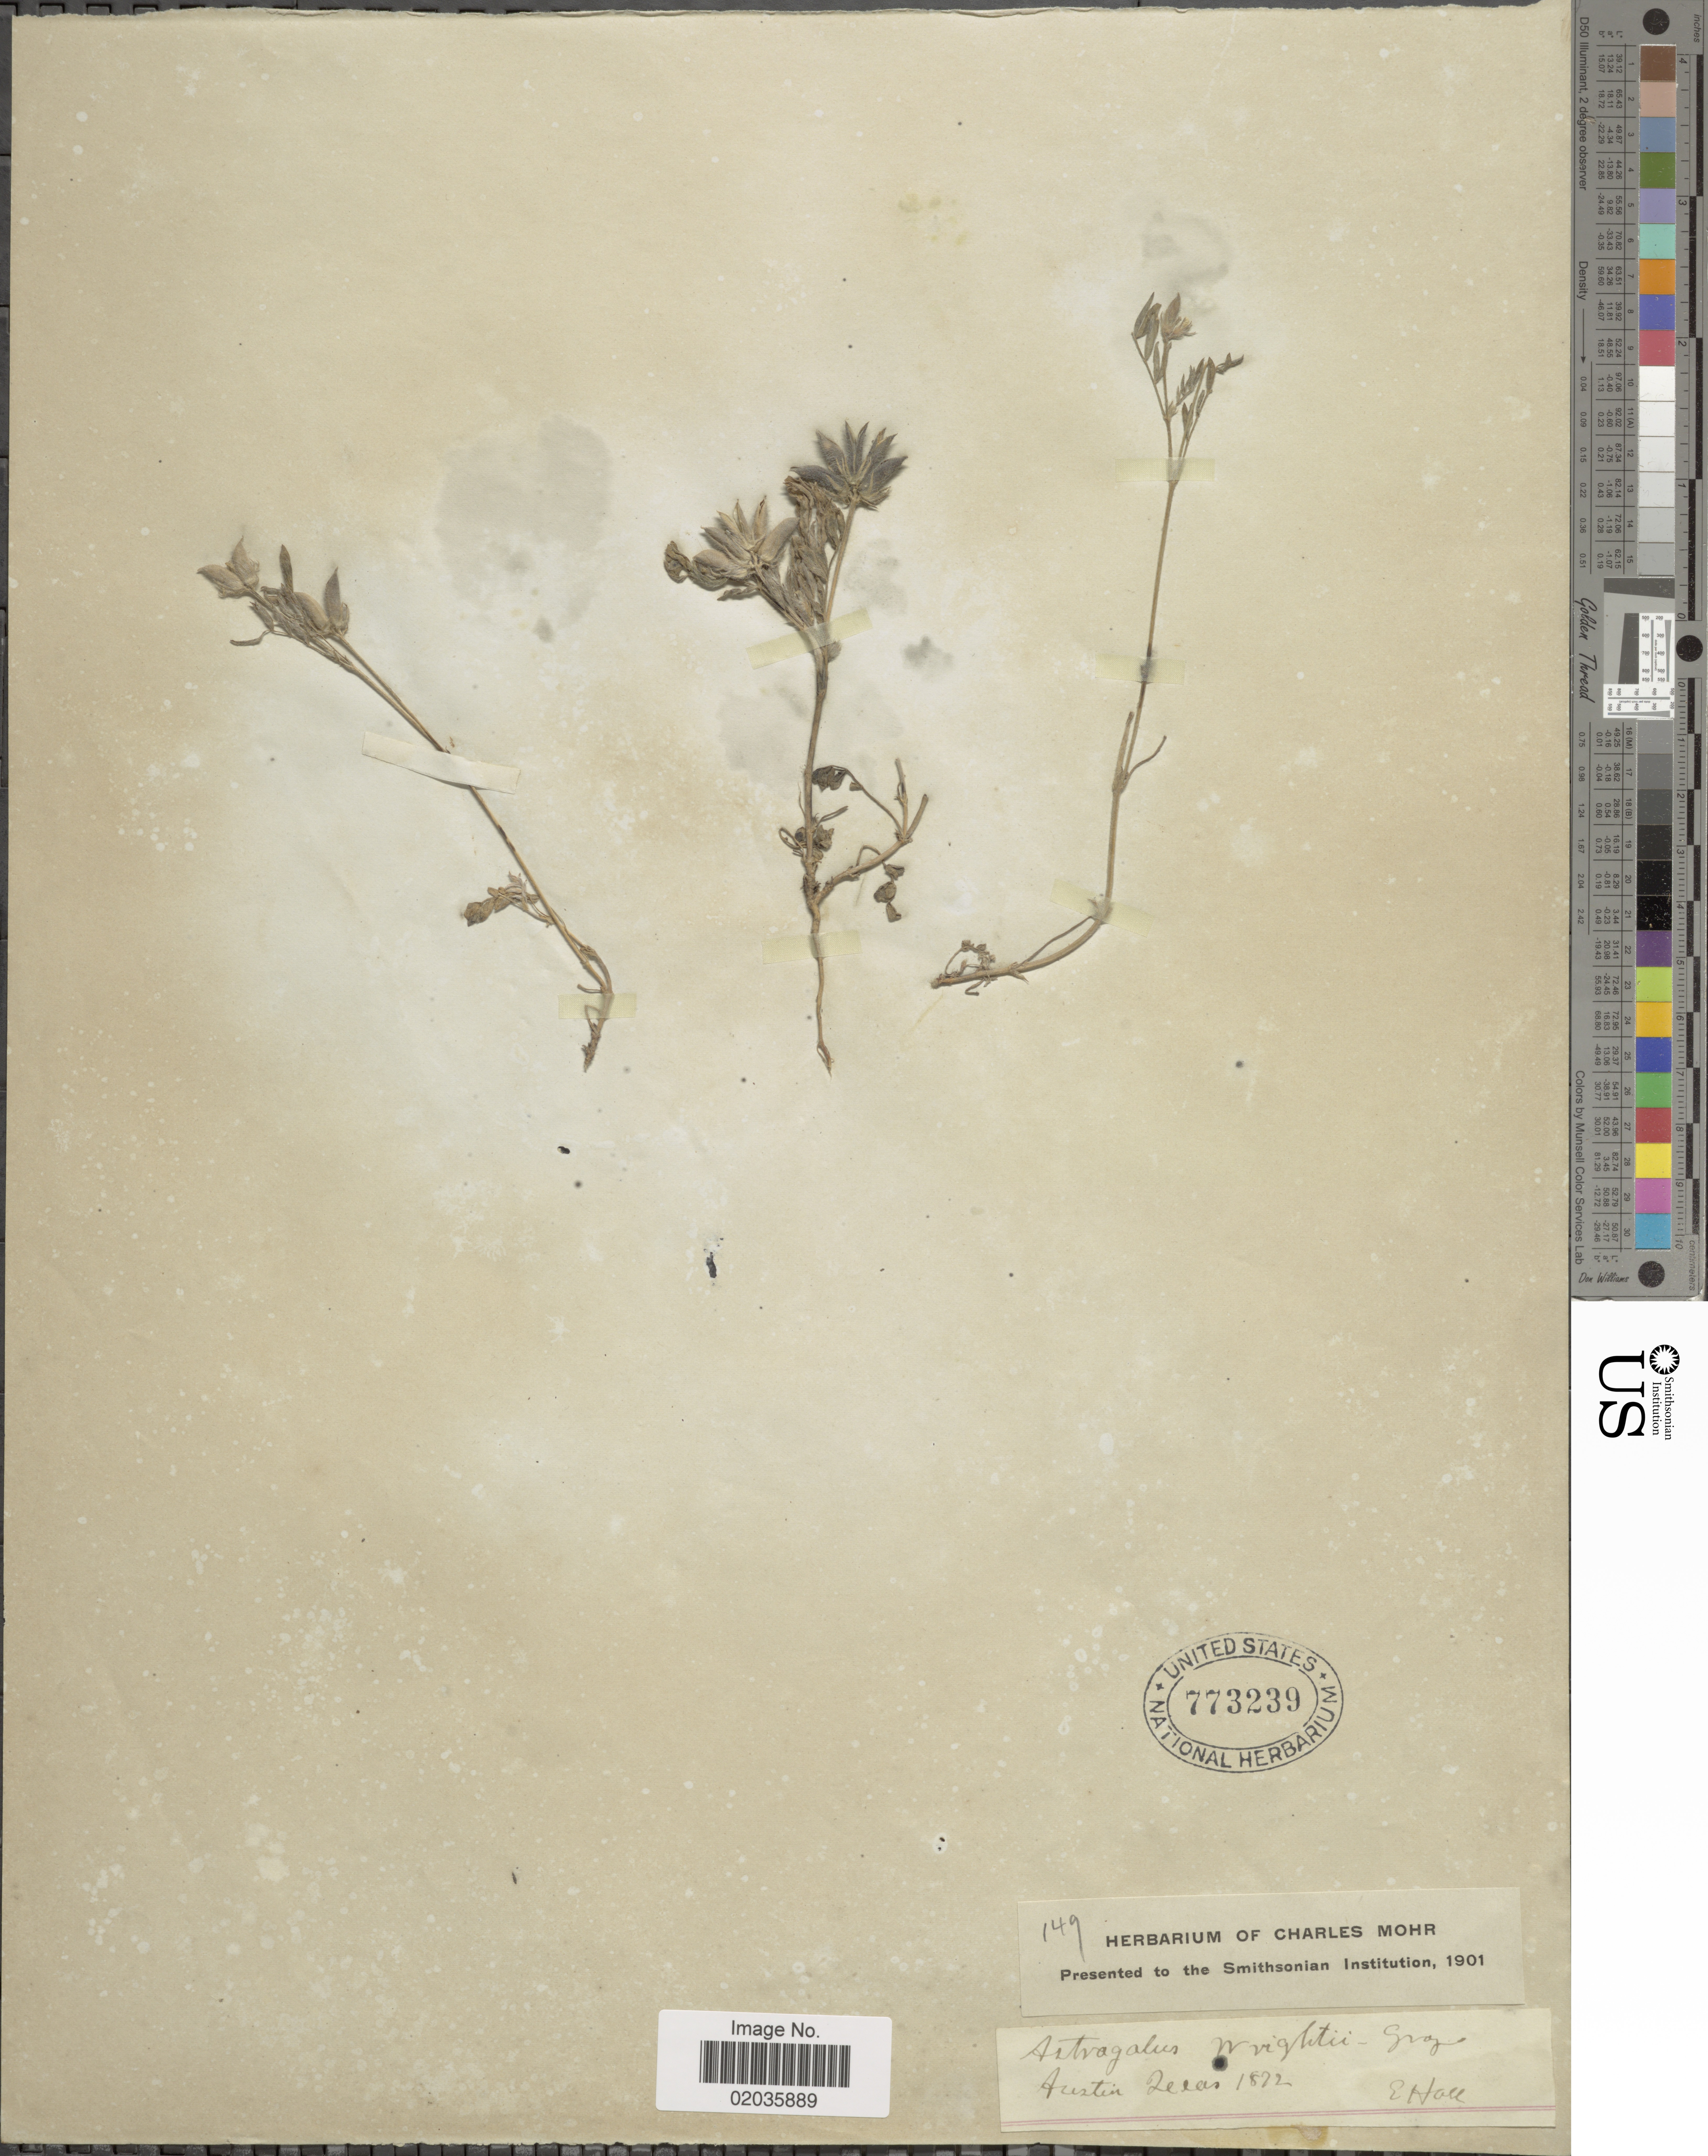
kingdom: Plantae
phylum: Tracheophyta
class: Magnoliopsida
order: Fabales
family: Fabaceae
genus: Astragalus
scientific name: Astragalus wrightii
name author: A. Gray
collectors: E. Hall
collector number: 149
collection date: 1872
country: United States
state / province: Texas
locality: Austin Texas.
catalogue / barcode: US 773239